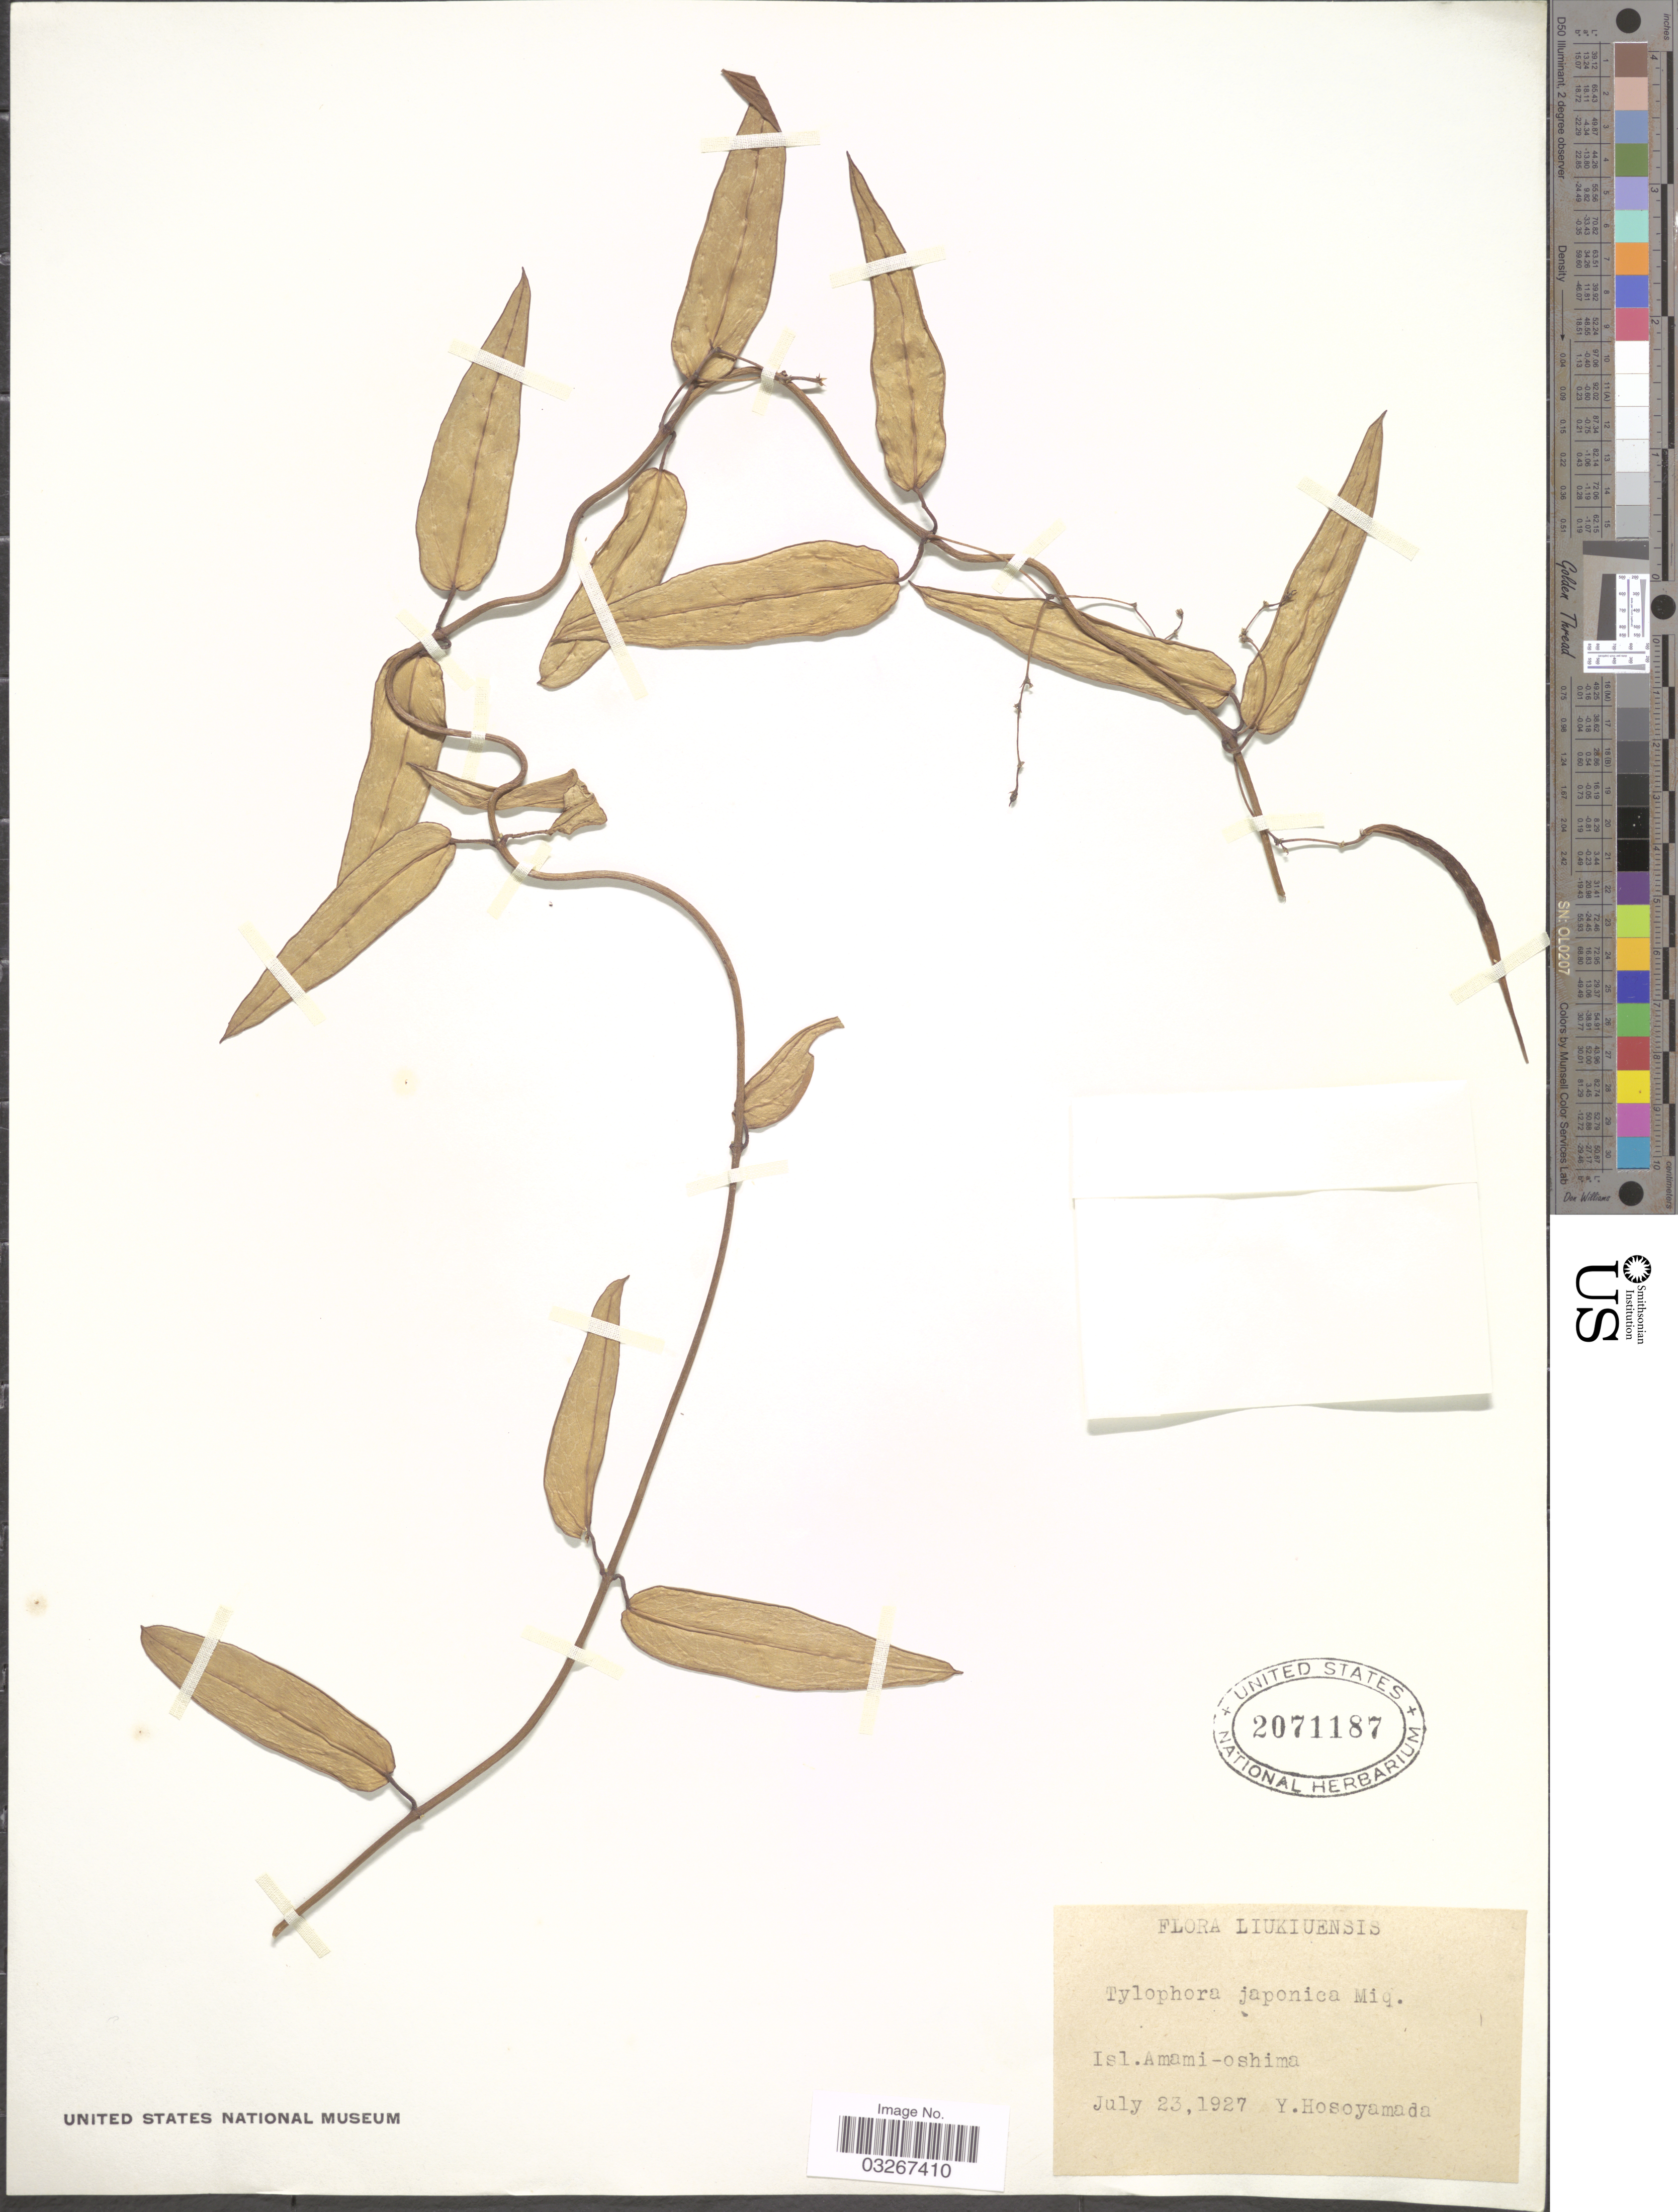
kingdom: Plantae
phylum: Tracheophyta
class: Magnoliopsida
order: Gentianales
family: Apocynaceae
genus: Tylophora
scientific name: Tylophora japonica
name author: Miq.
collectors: Y. Hosoyamada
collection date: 1927-07-23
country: Japan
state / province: Okinawa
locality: Liukiuensis. Isl. Amami-oshima.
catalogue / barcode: US 2071187